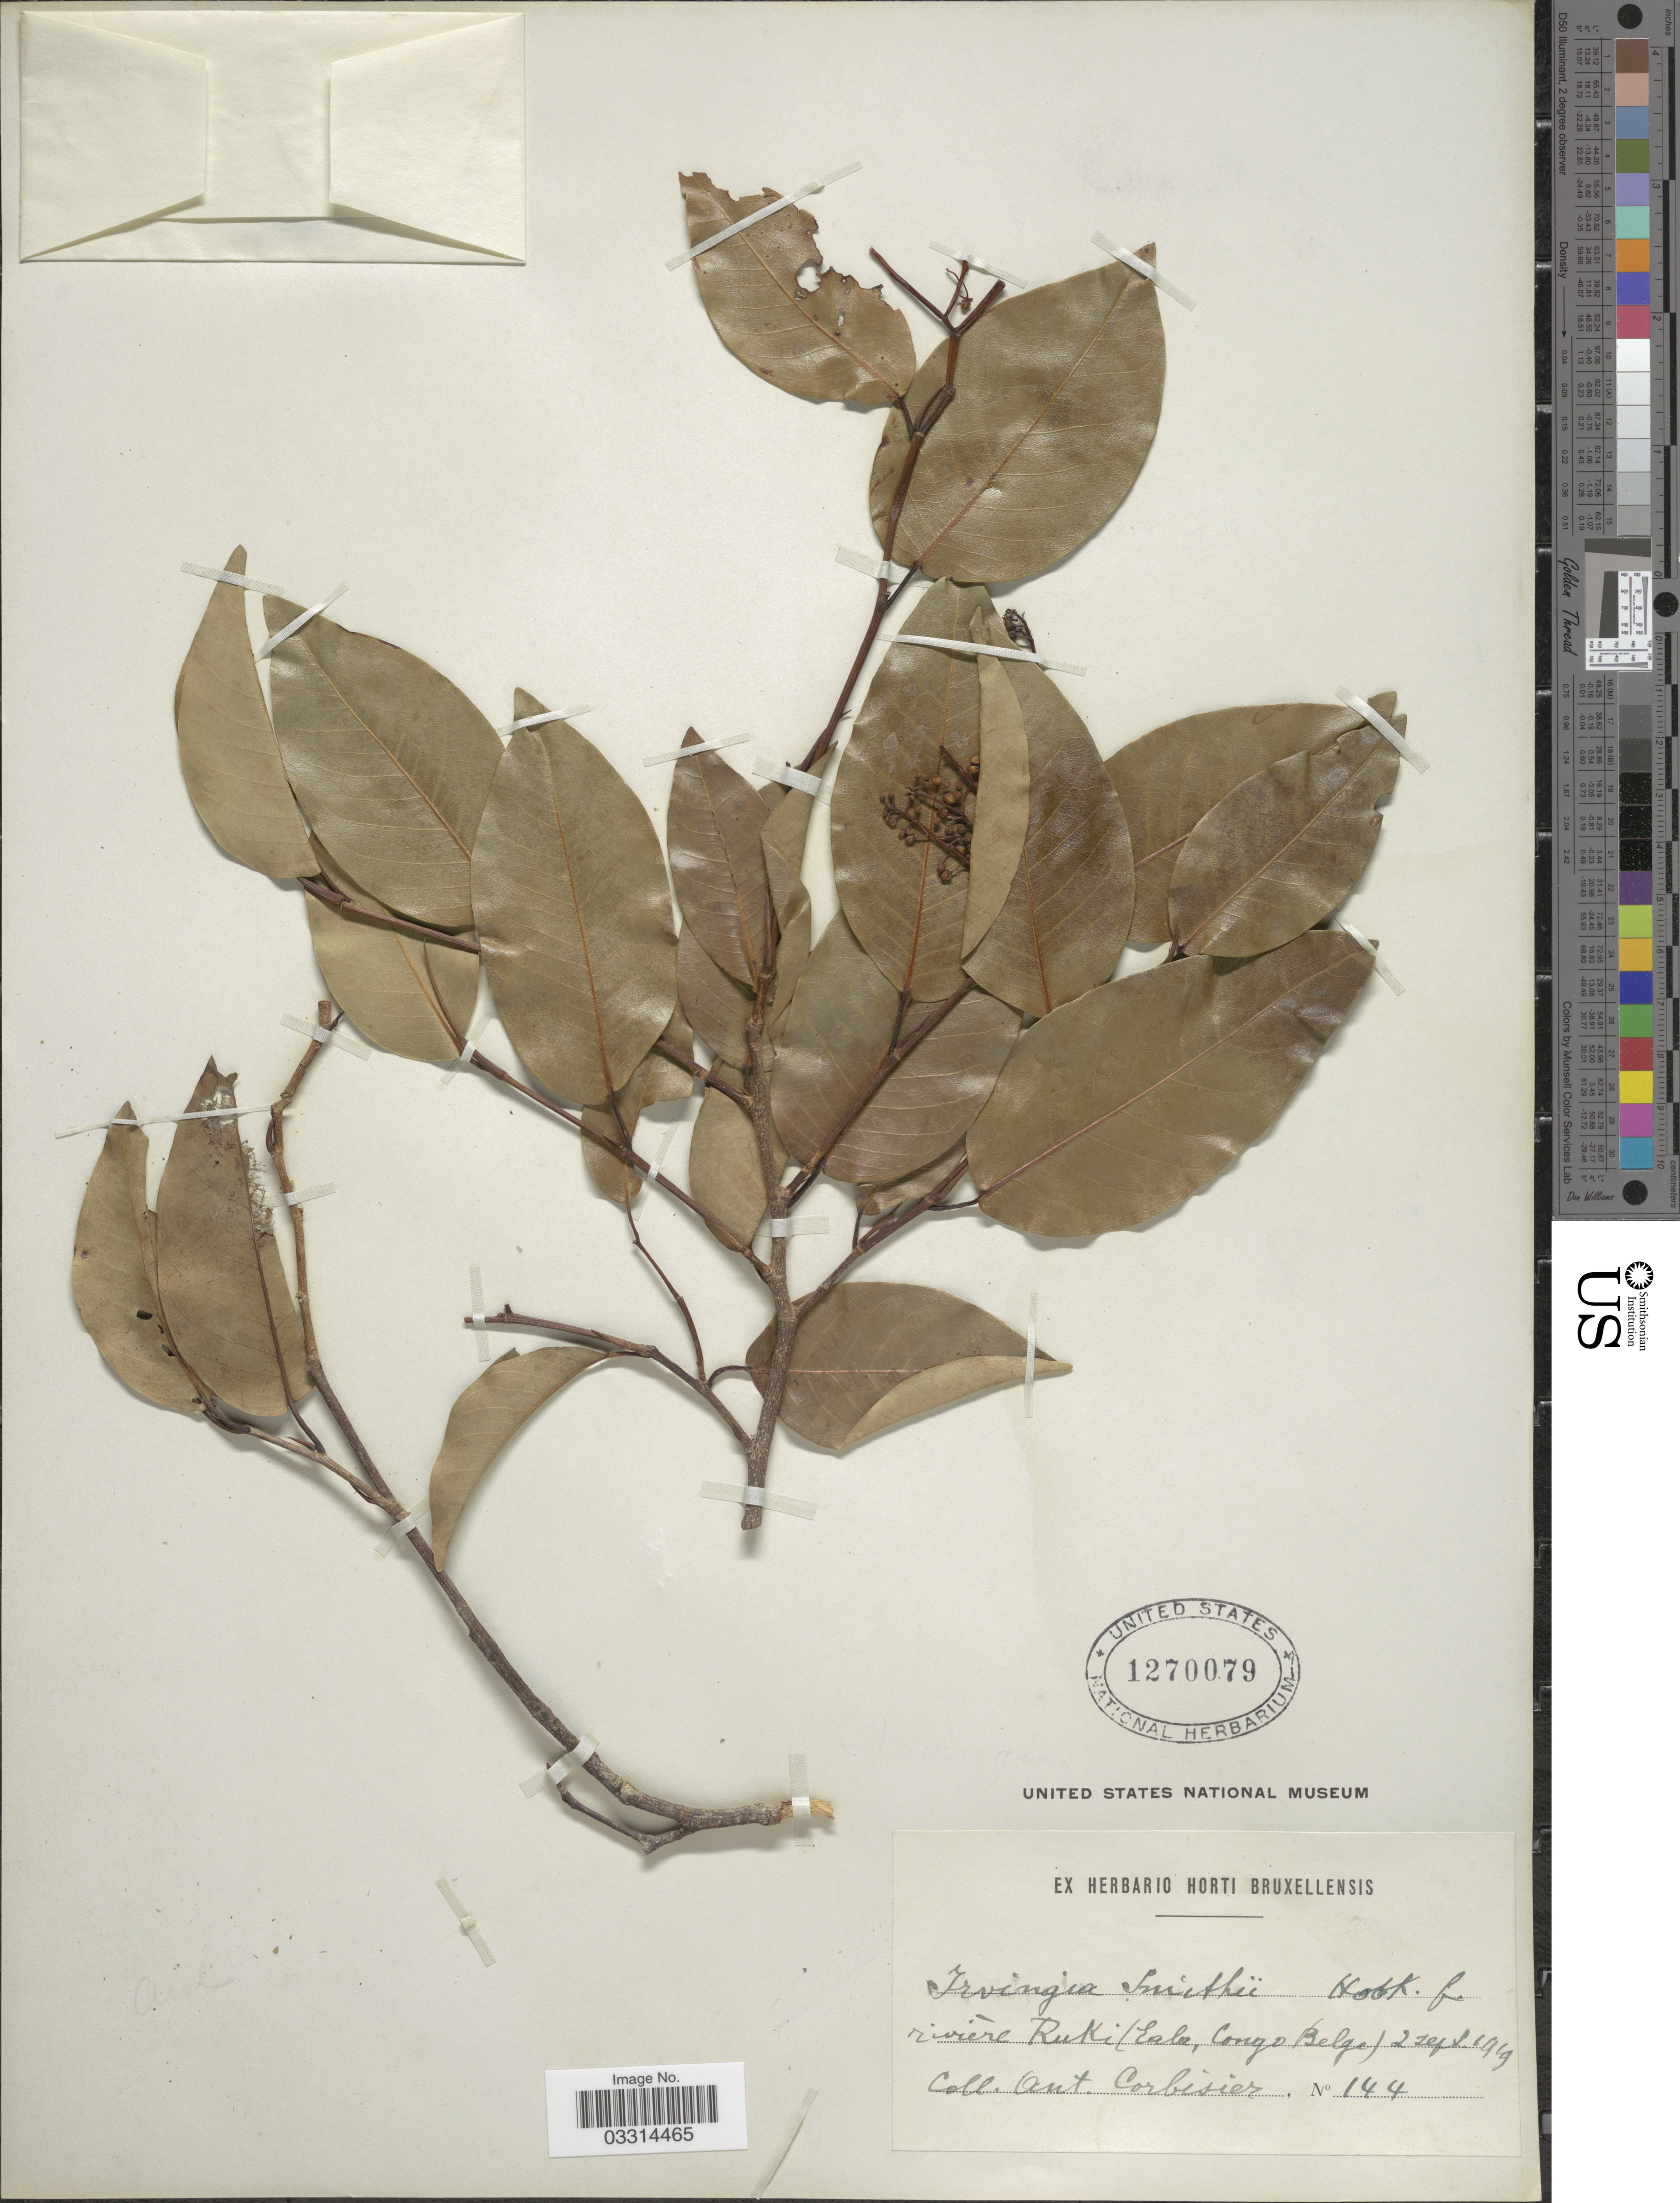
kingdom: Plantae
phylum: Tracheophyta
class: Magnoliopsida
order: Malpighiales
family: Irvingiaceae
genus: Irvingia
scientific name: Irvingia smithii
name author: Hook. f.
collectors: A. Corbisier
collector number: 144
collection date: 1919-09-02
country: Congo, Democratic Republic of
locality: Rivére Ruki (Eala, Congo Belge).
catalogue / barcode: US 1270079